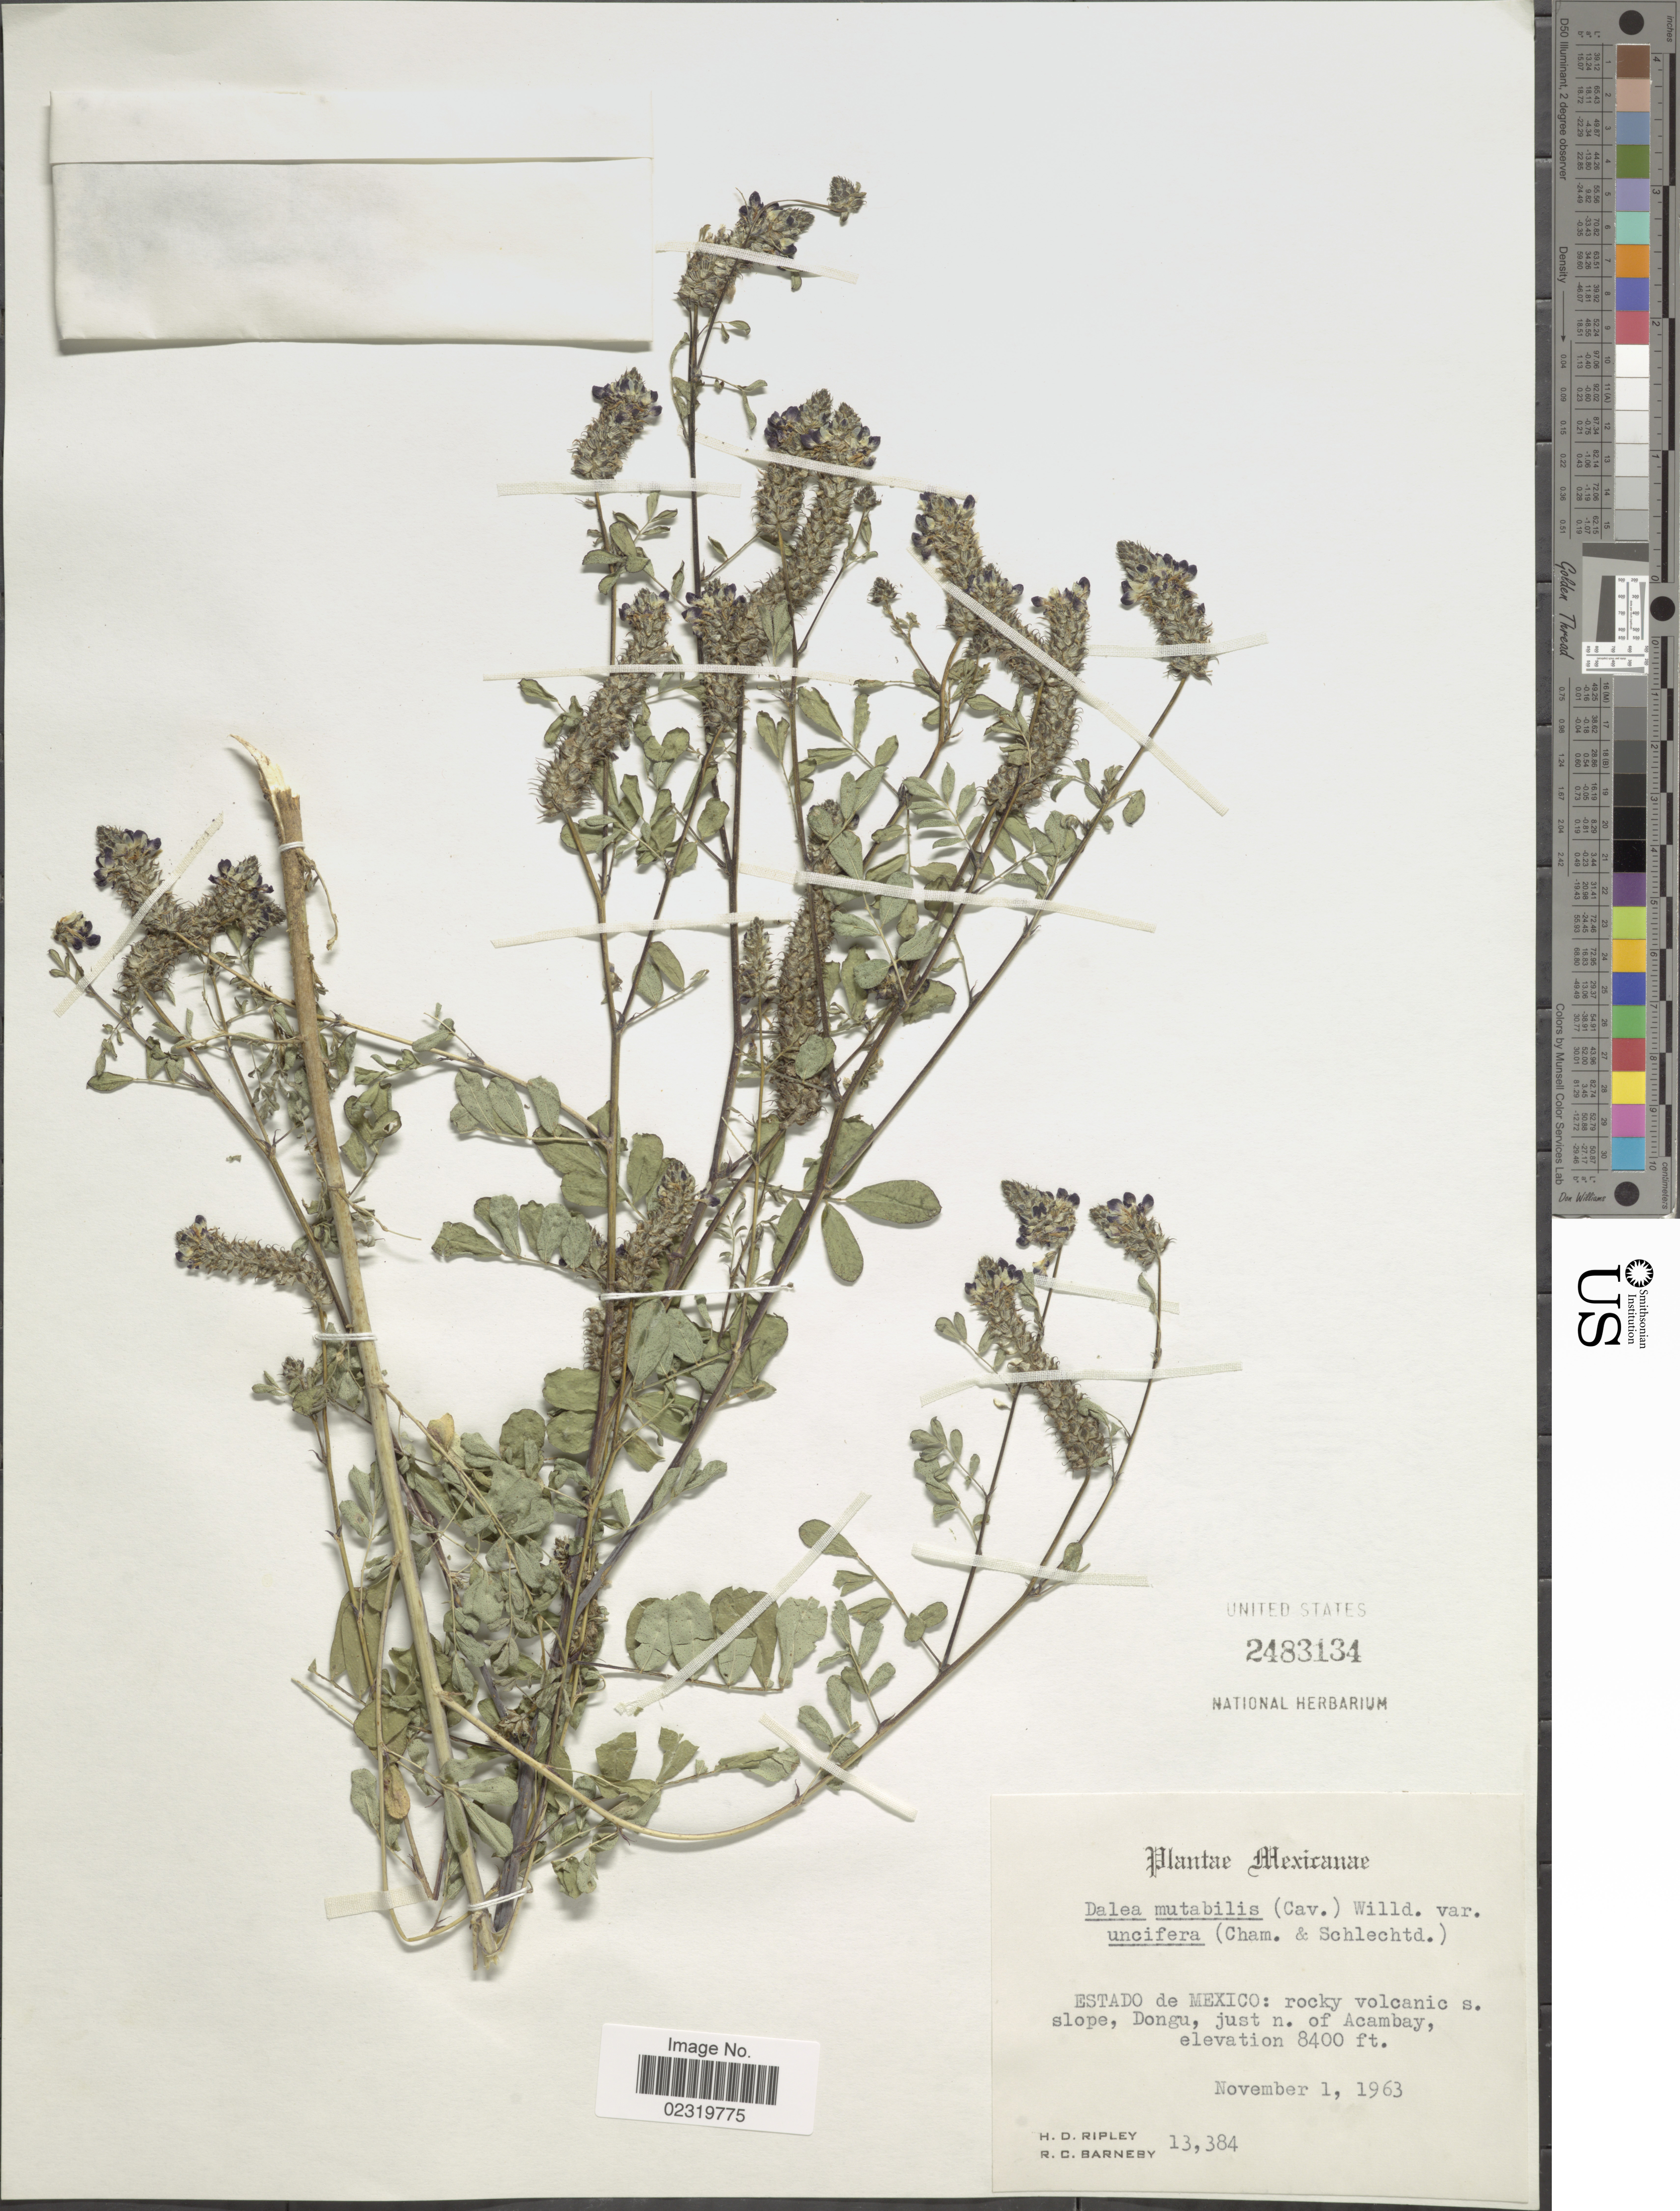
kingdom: Plantae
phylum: Tracheophyta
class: Magnoliopsida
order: Fabales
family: Fabaceae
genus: Dalea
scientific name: Dalea obovatifolia var. obovatifolia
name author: Ortega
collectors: H. Ripley & R. C. Barneby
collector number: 13384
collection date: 1963-11-01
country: Mexico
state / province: México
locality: Dongu, just n. of Acambay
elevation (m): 2560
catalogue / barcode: US 2483134